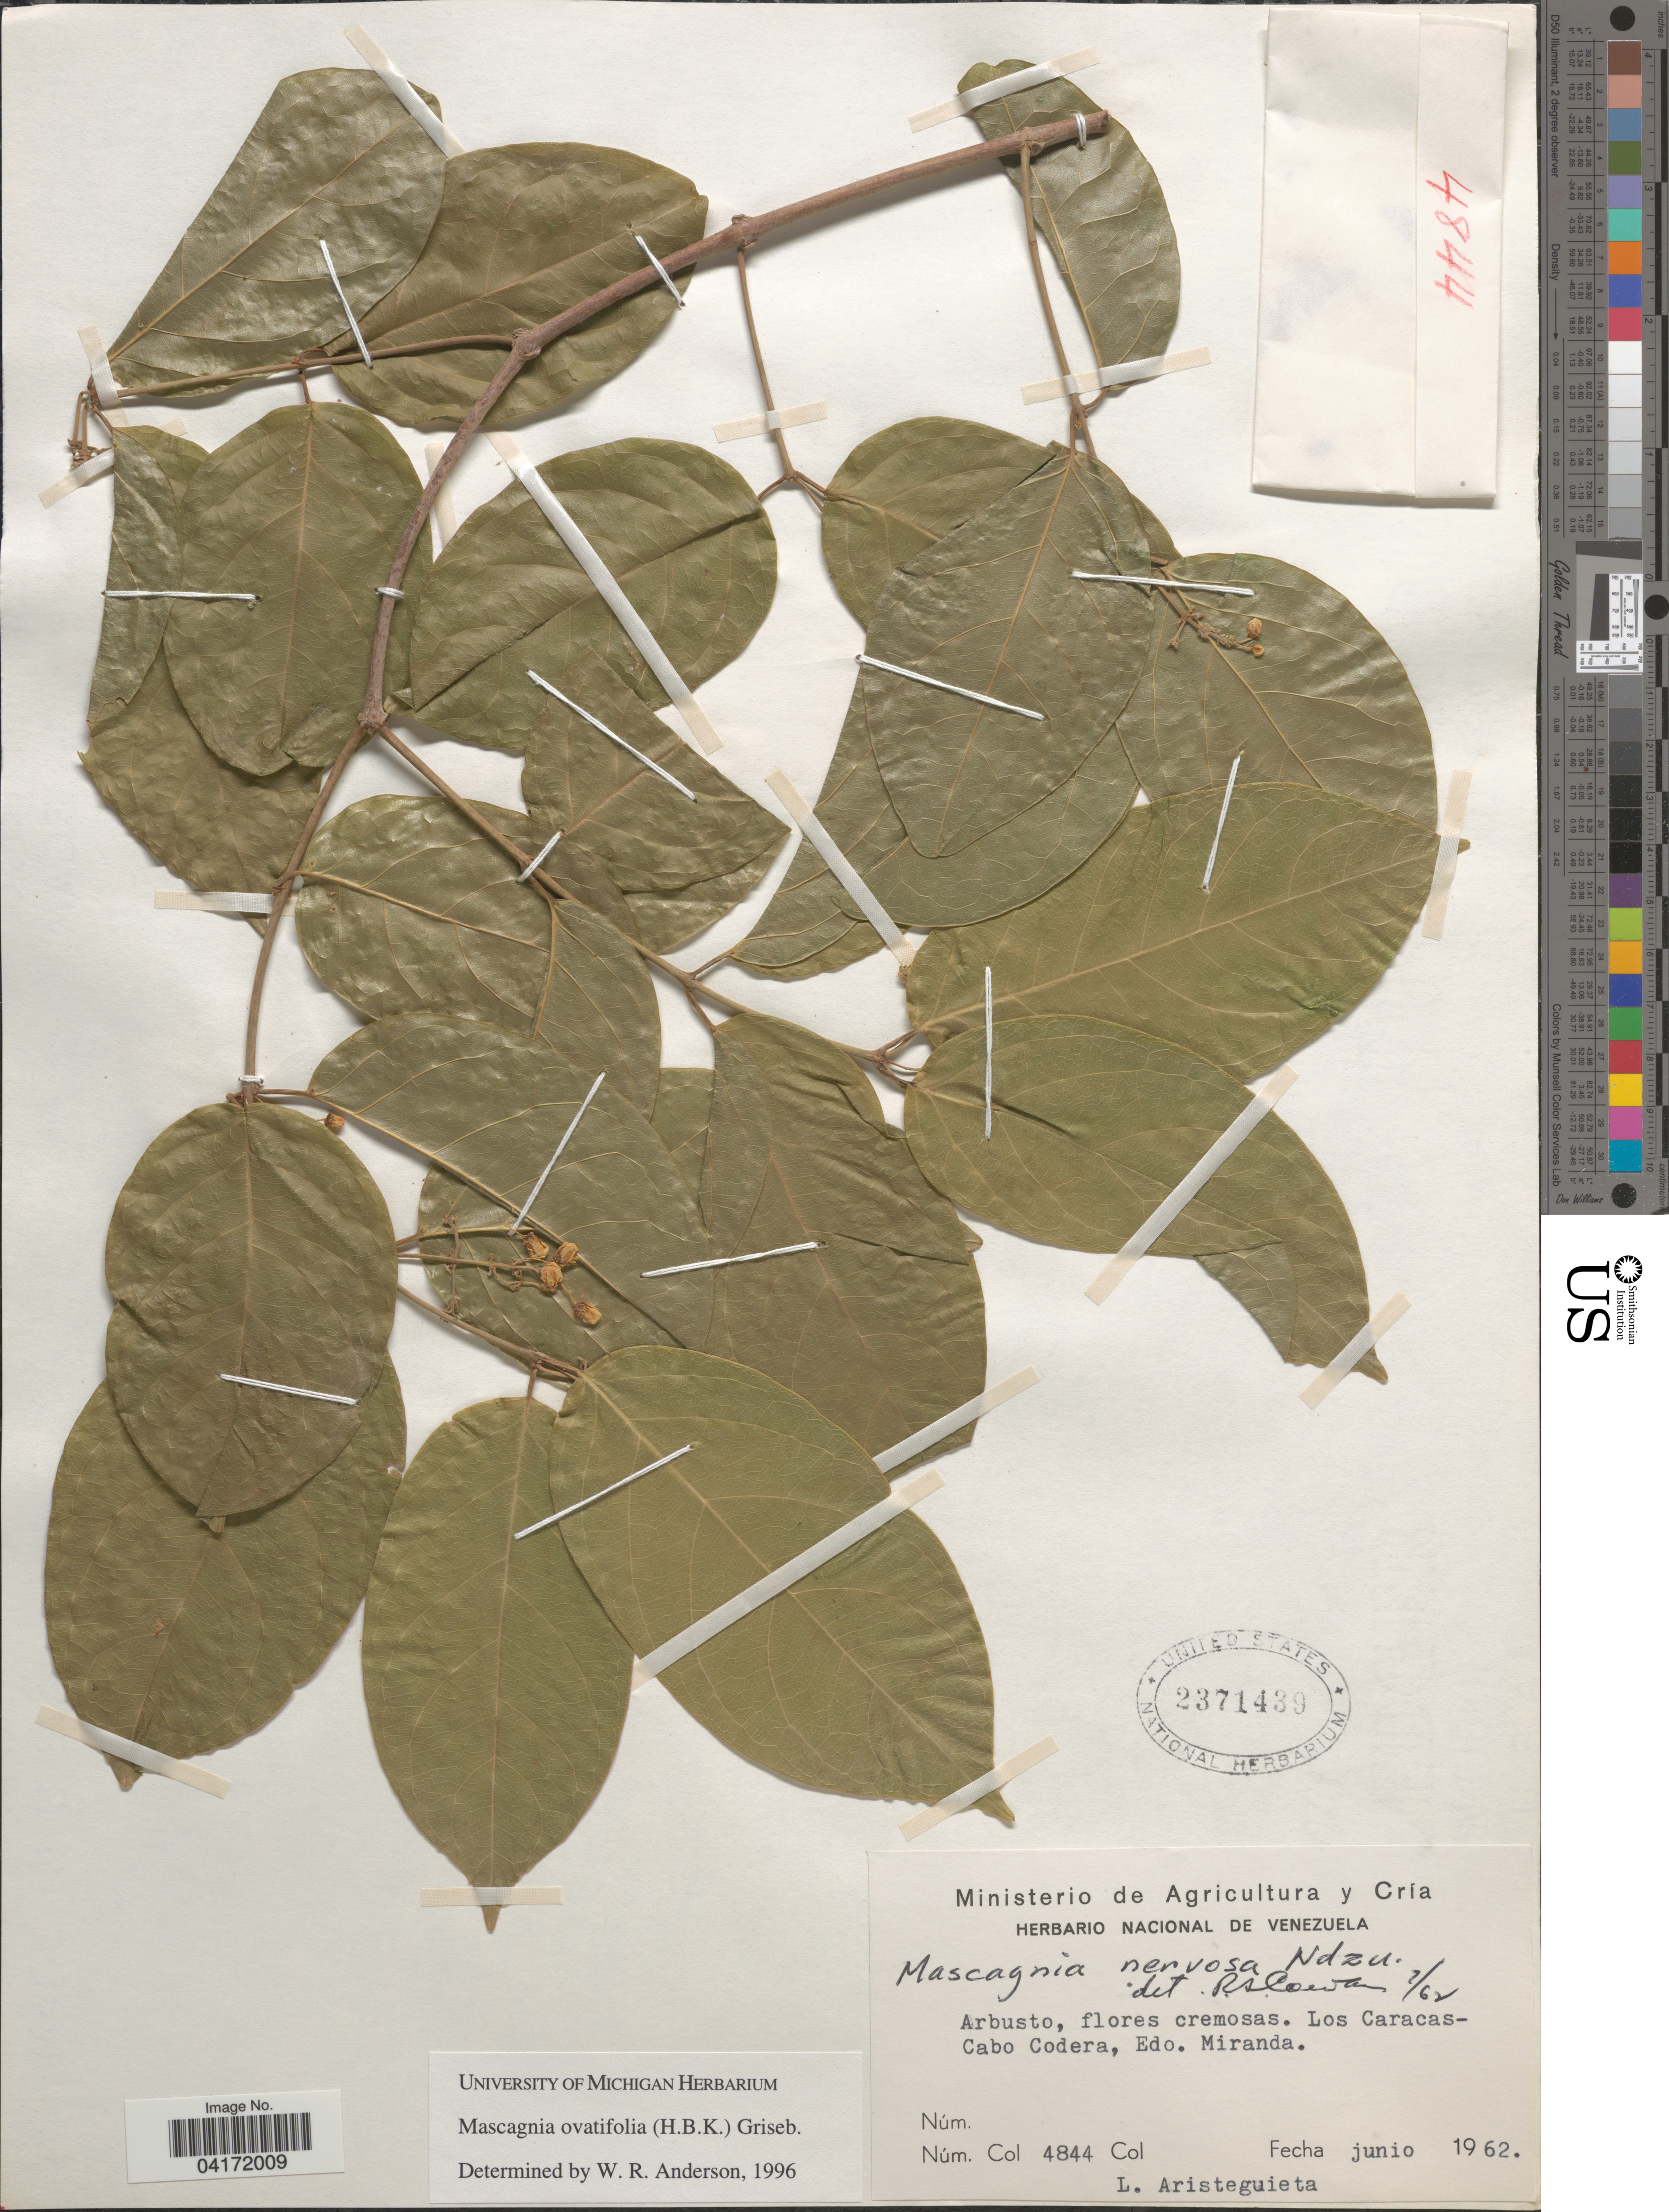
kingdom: Plantae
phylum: Tracheophyta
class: Magnoliopsida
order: Malpighiales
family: Malpighiaceae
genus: Mascagnia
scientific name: Mascagnia ovatifolia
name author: (Kunth) Griseb.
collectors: L. Aristeguieta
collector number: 4844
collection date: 1962-06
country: Venezuela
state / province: Miranda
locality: Los Caracas - Cabo Codera.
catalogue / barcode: US 2371439